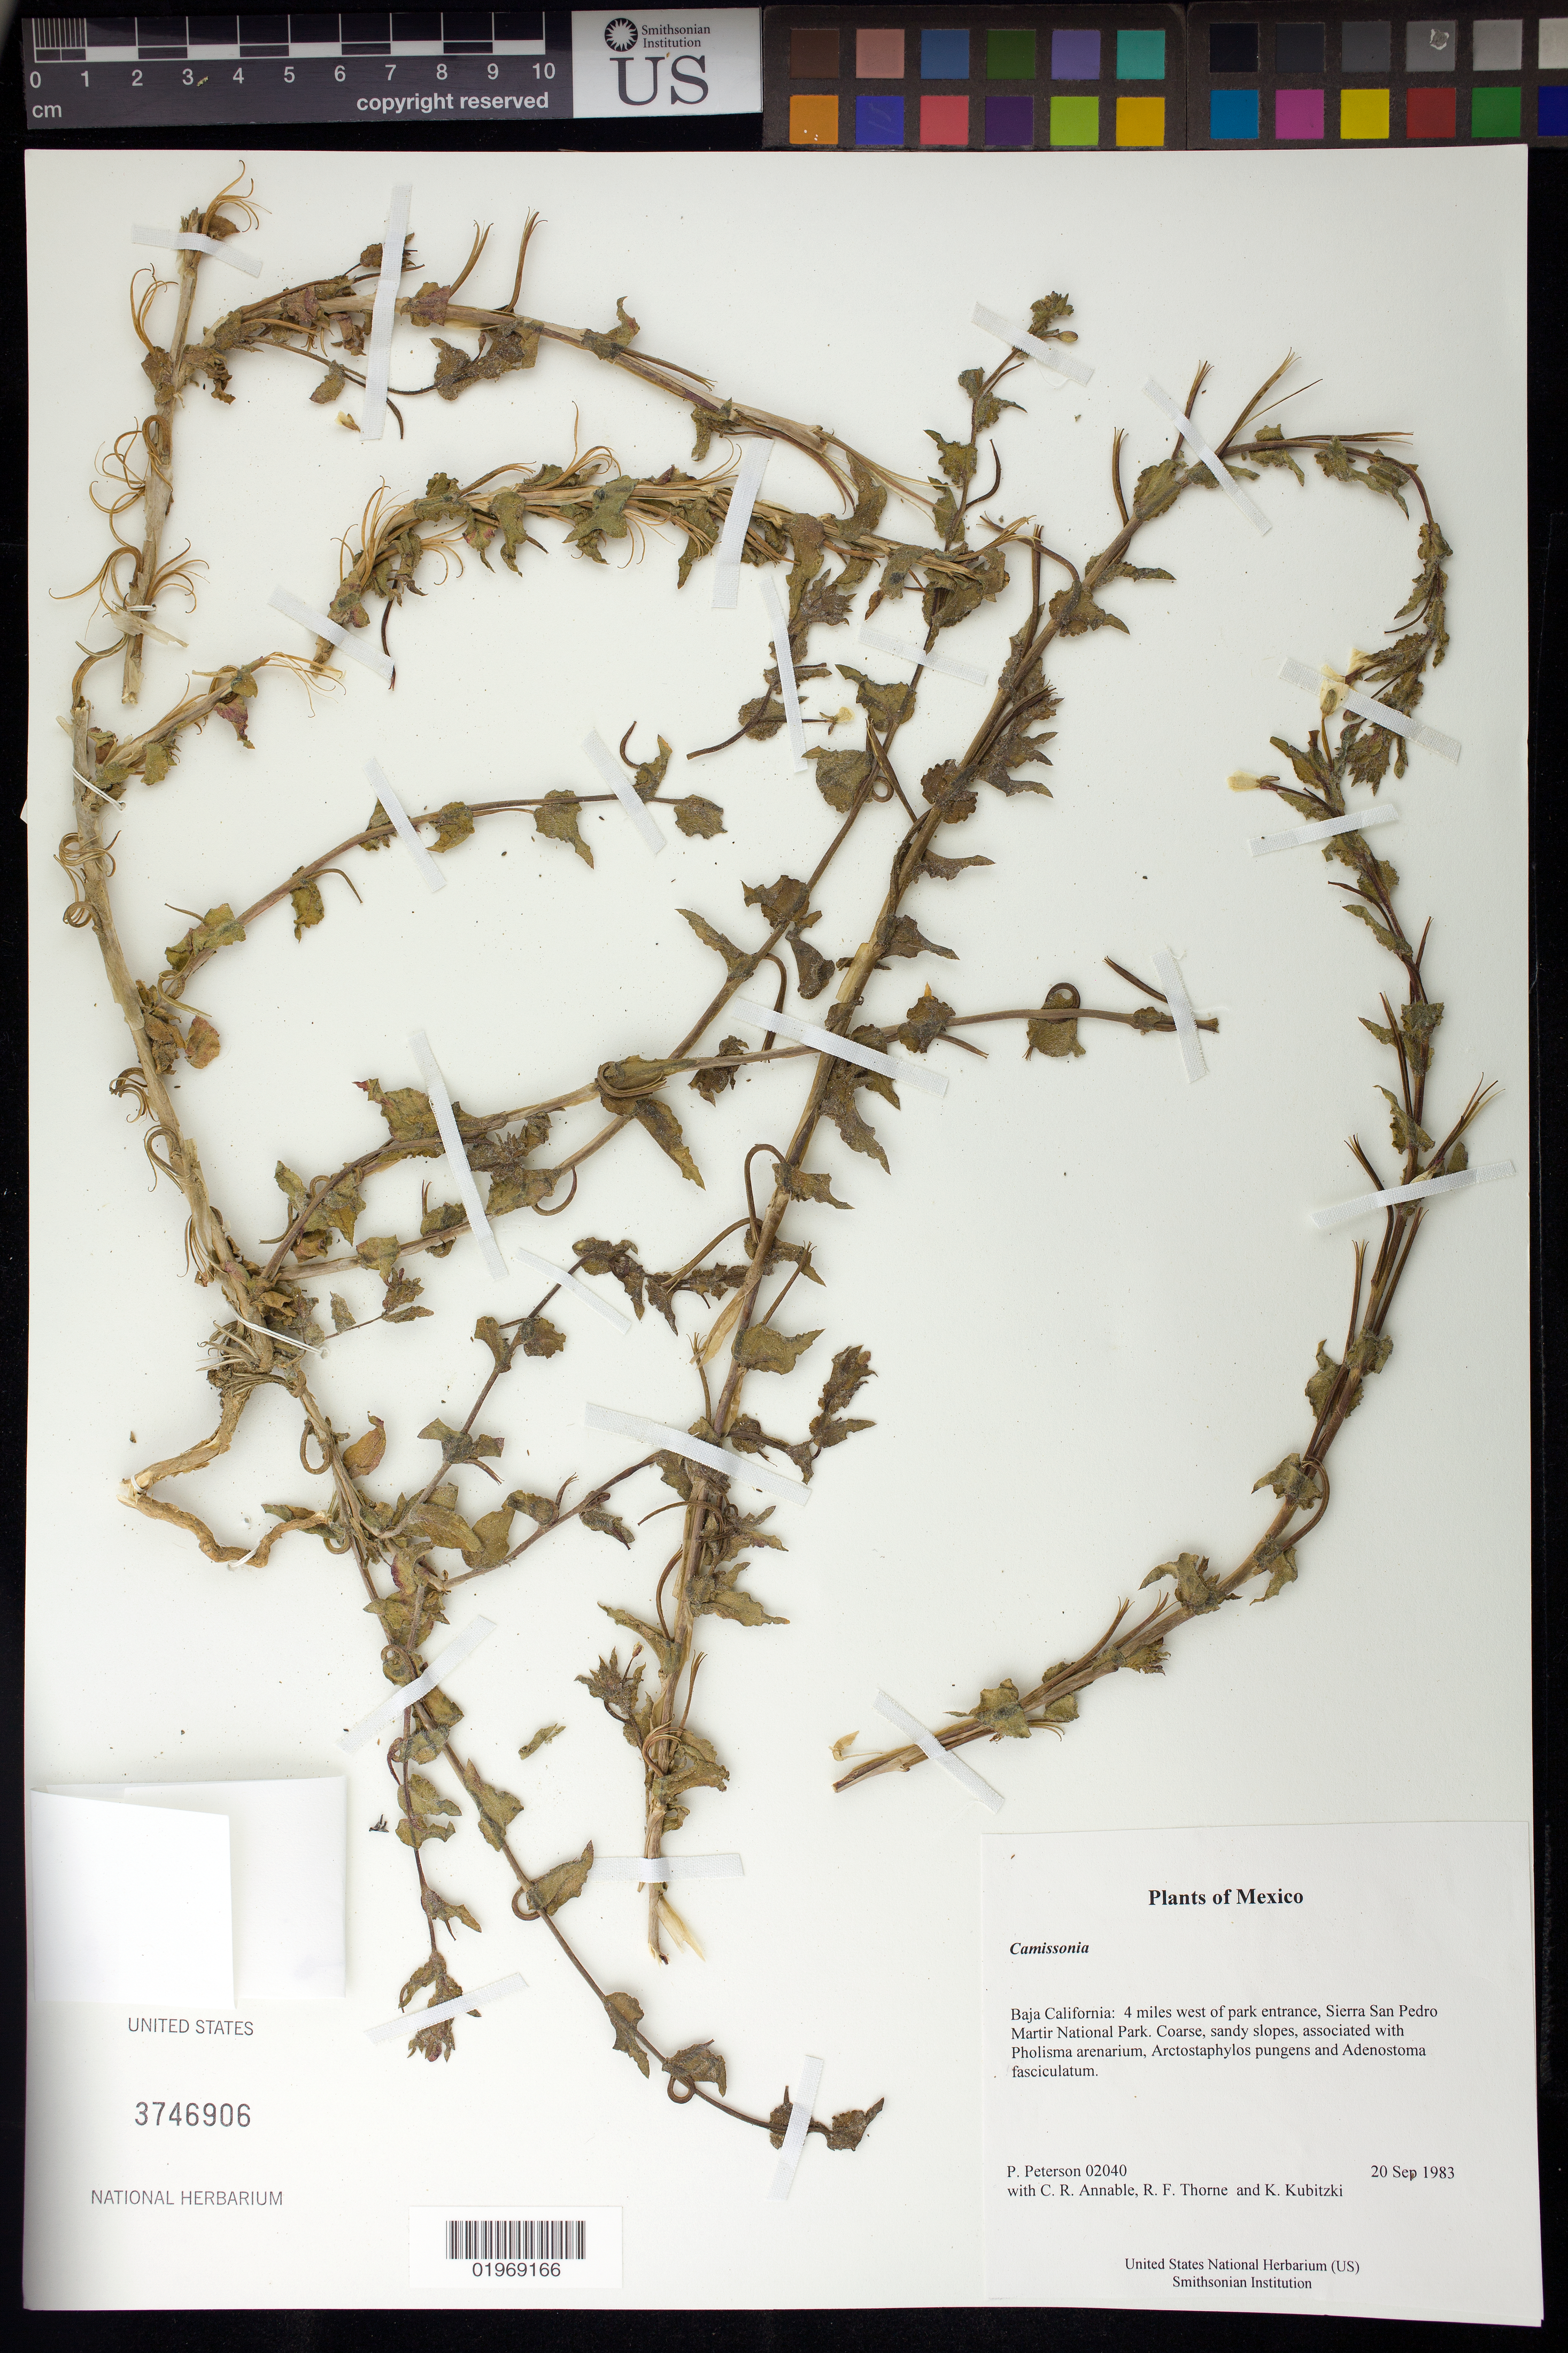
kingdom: Plantae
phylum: Tracheophyta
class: Magnoliopsida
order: Myrtales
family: Onagraceae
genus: Camissoniopsis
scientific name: Camissoniopsis hirtella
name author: (Greene) W.L. Wagner & Hoch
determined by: Wagner, W. L., (BOT), Smithsonian Institution - National Museum of Natural History (UNITED STATES)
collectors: P. M. Peterson, C. R. Annable, R. F. Thorne & K. Kubitzki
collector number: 02040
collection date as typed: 20 Sep 1983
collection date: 1983-09-20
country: Mexico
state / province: Baja California Norte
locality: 4 miles west of park entrance, Sierra San Pedro Martir National Park.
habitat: Coarse, sandy slopes, associated with Pholisma arenarium, Arctostaphylos pungens and Adenostoma fasciculatum.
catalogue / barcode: US 3746906